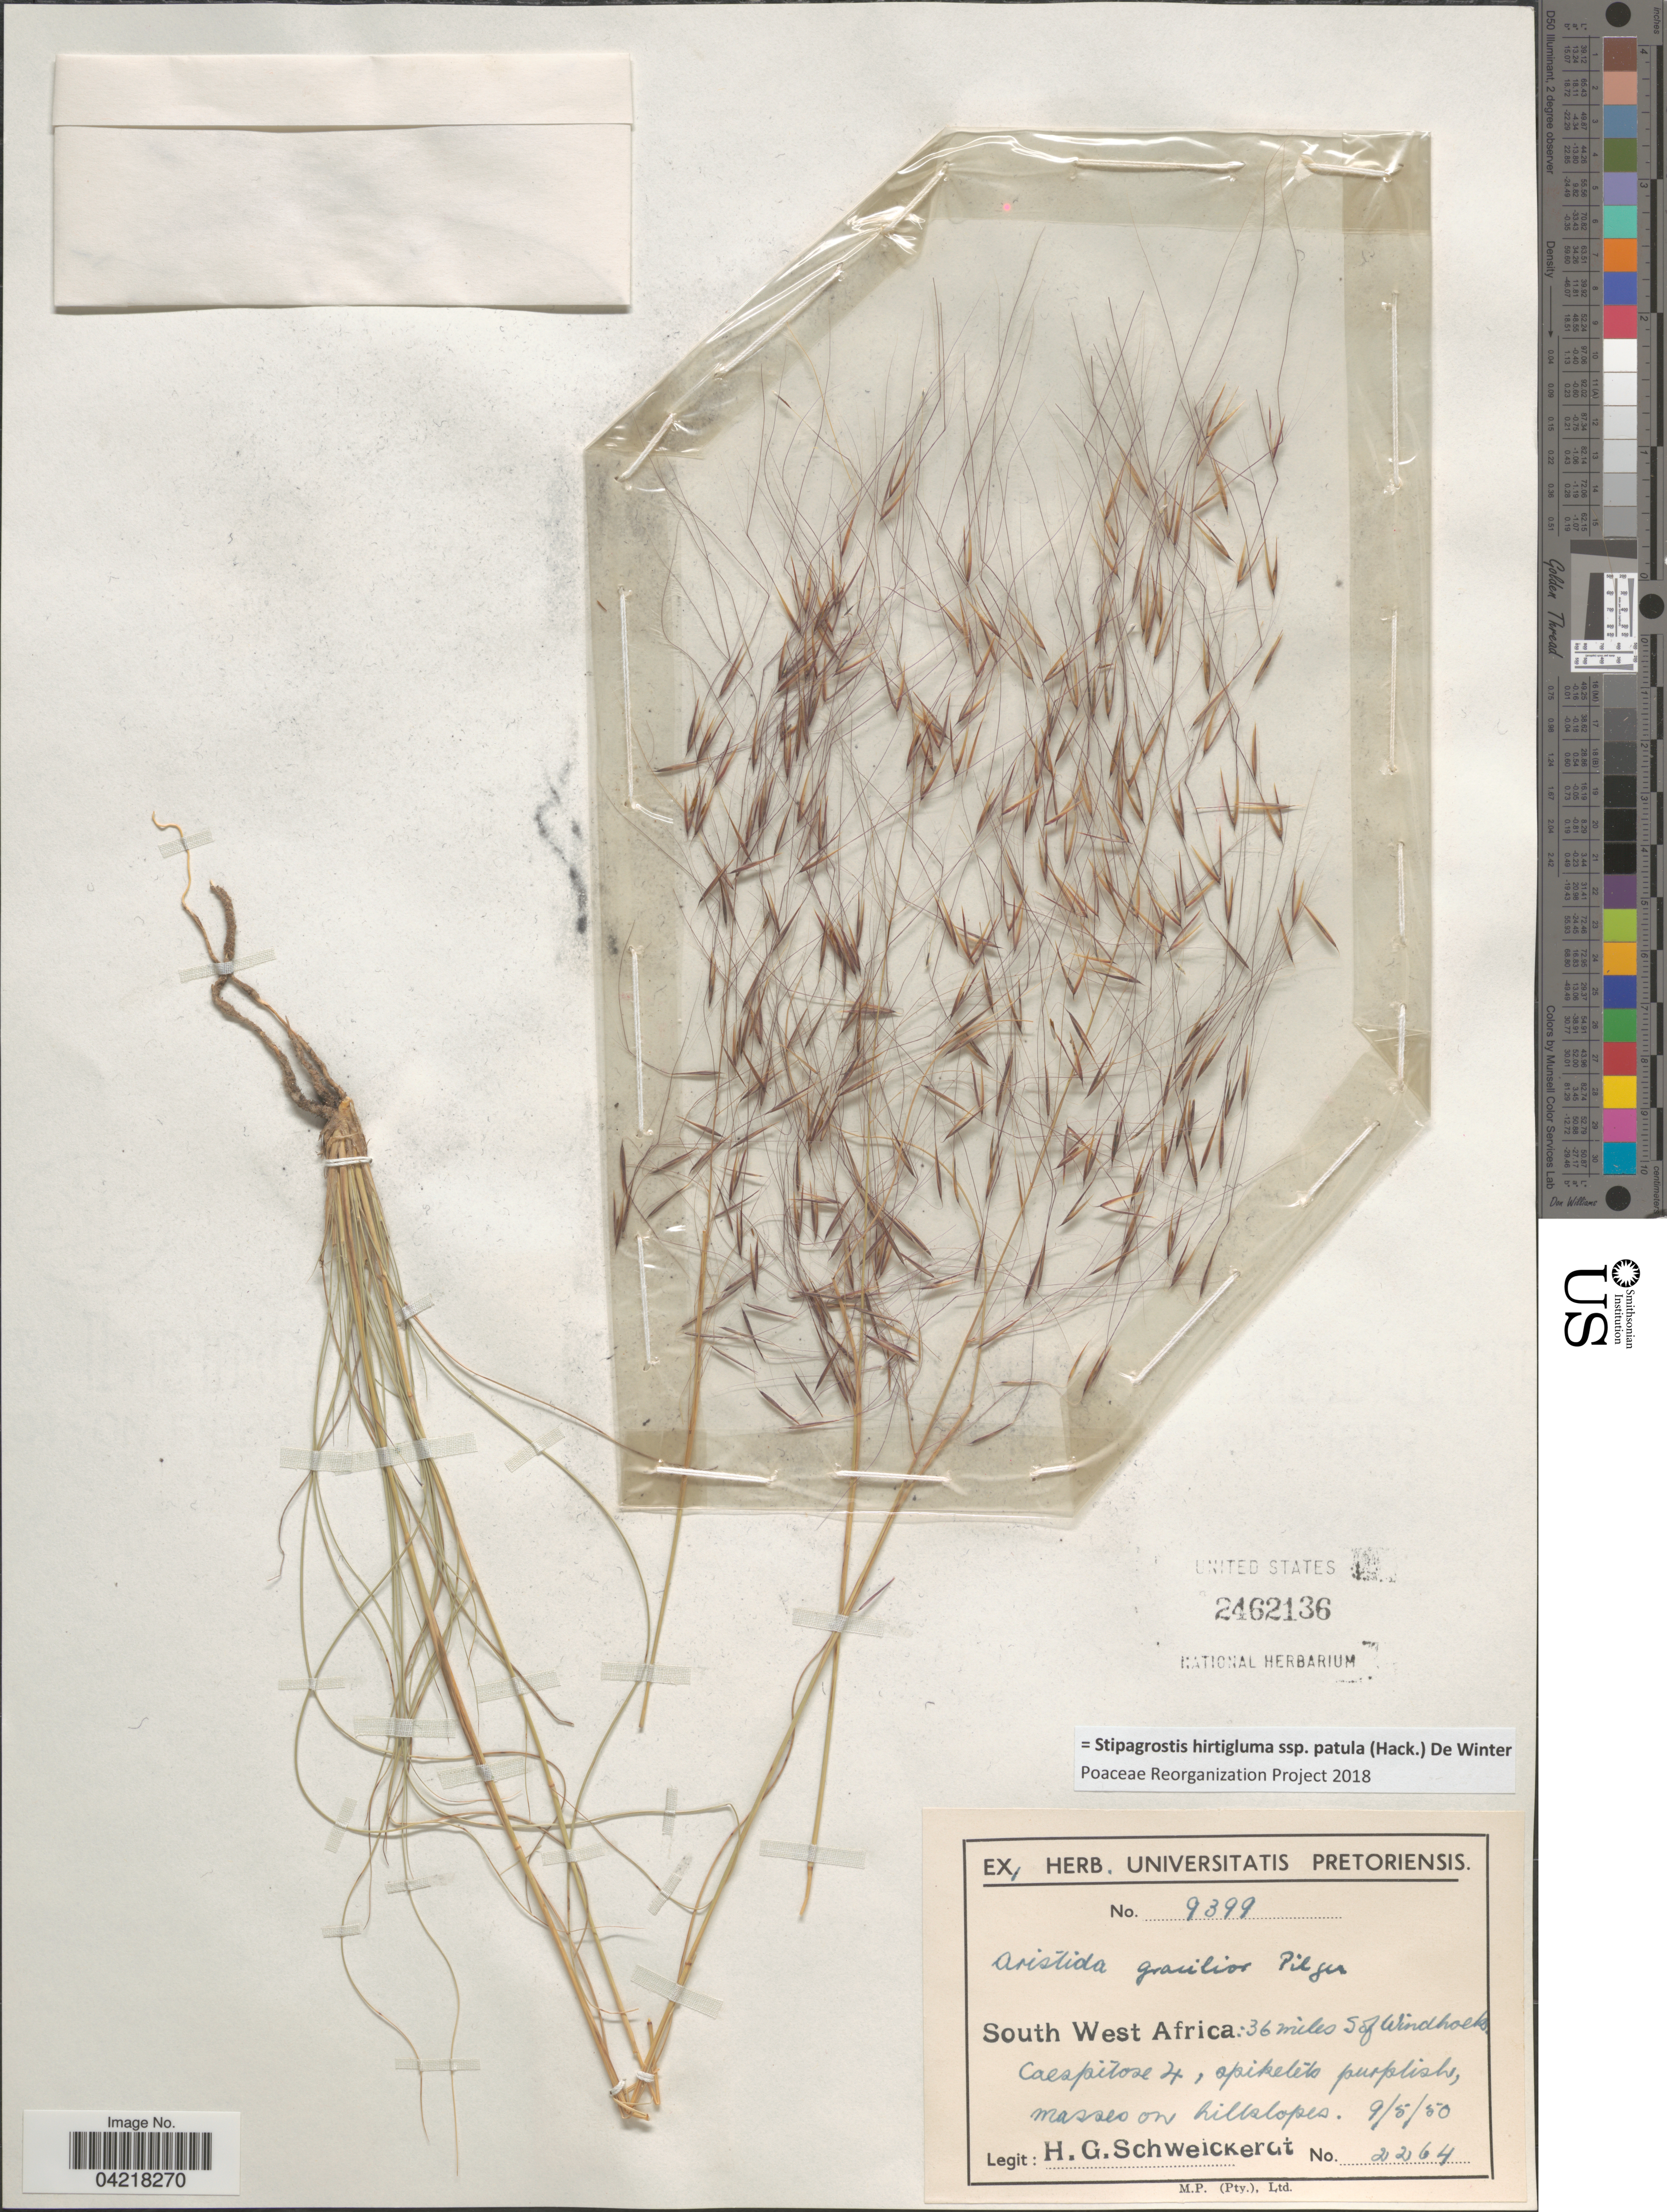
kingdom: Plantae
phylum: Tracheophyta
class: Liliopsida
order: Poales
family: Poaceae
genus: Stipagrostis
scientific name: Stipagrostis hirtigluma subsp. patula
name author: (Hack.) De Winter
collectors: H. Schweickerdt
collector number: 2264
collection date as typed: Transcribed d/m/y: 9/5/50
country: Namibia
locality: South West Africa: 36 miles S of Windhoek.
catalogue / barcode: US 2462136